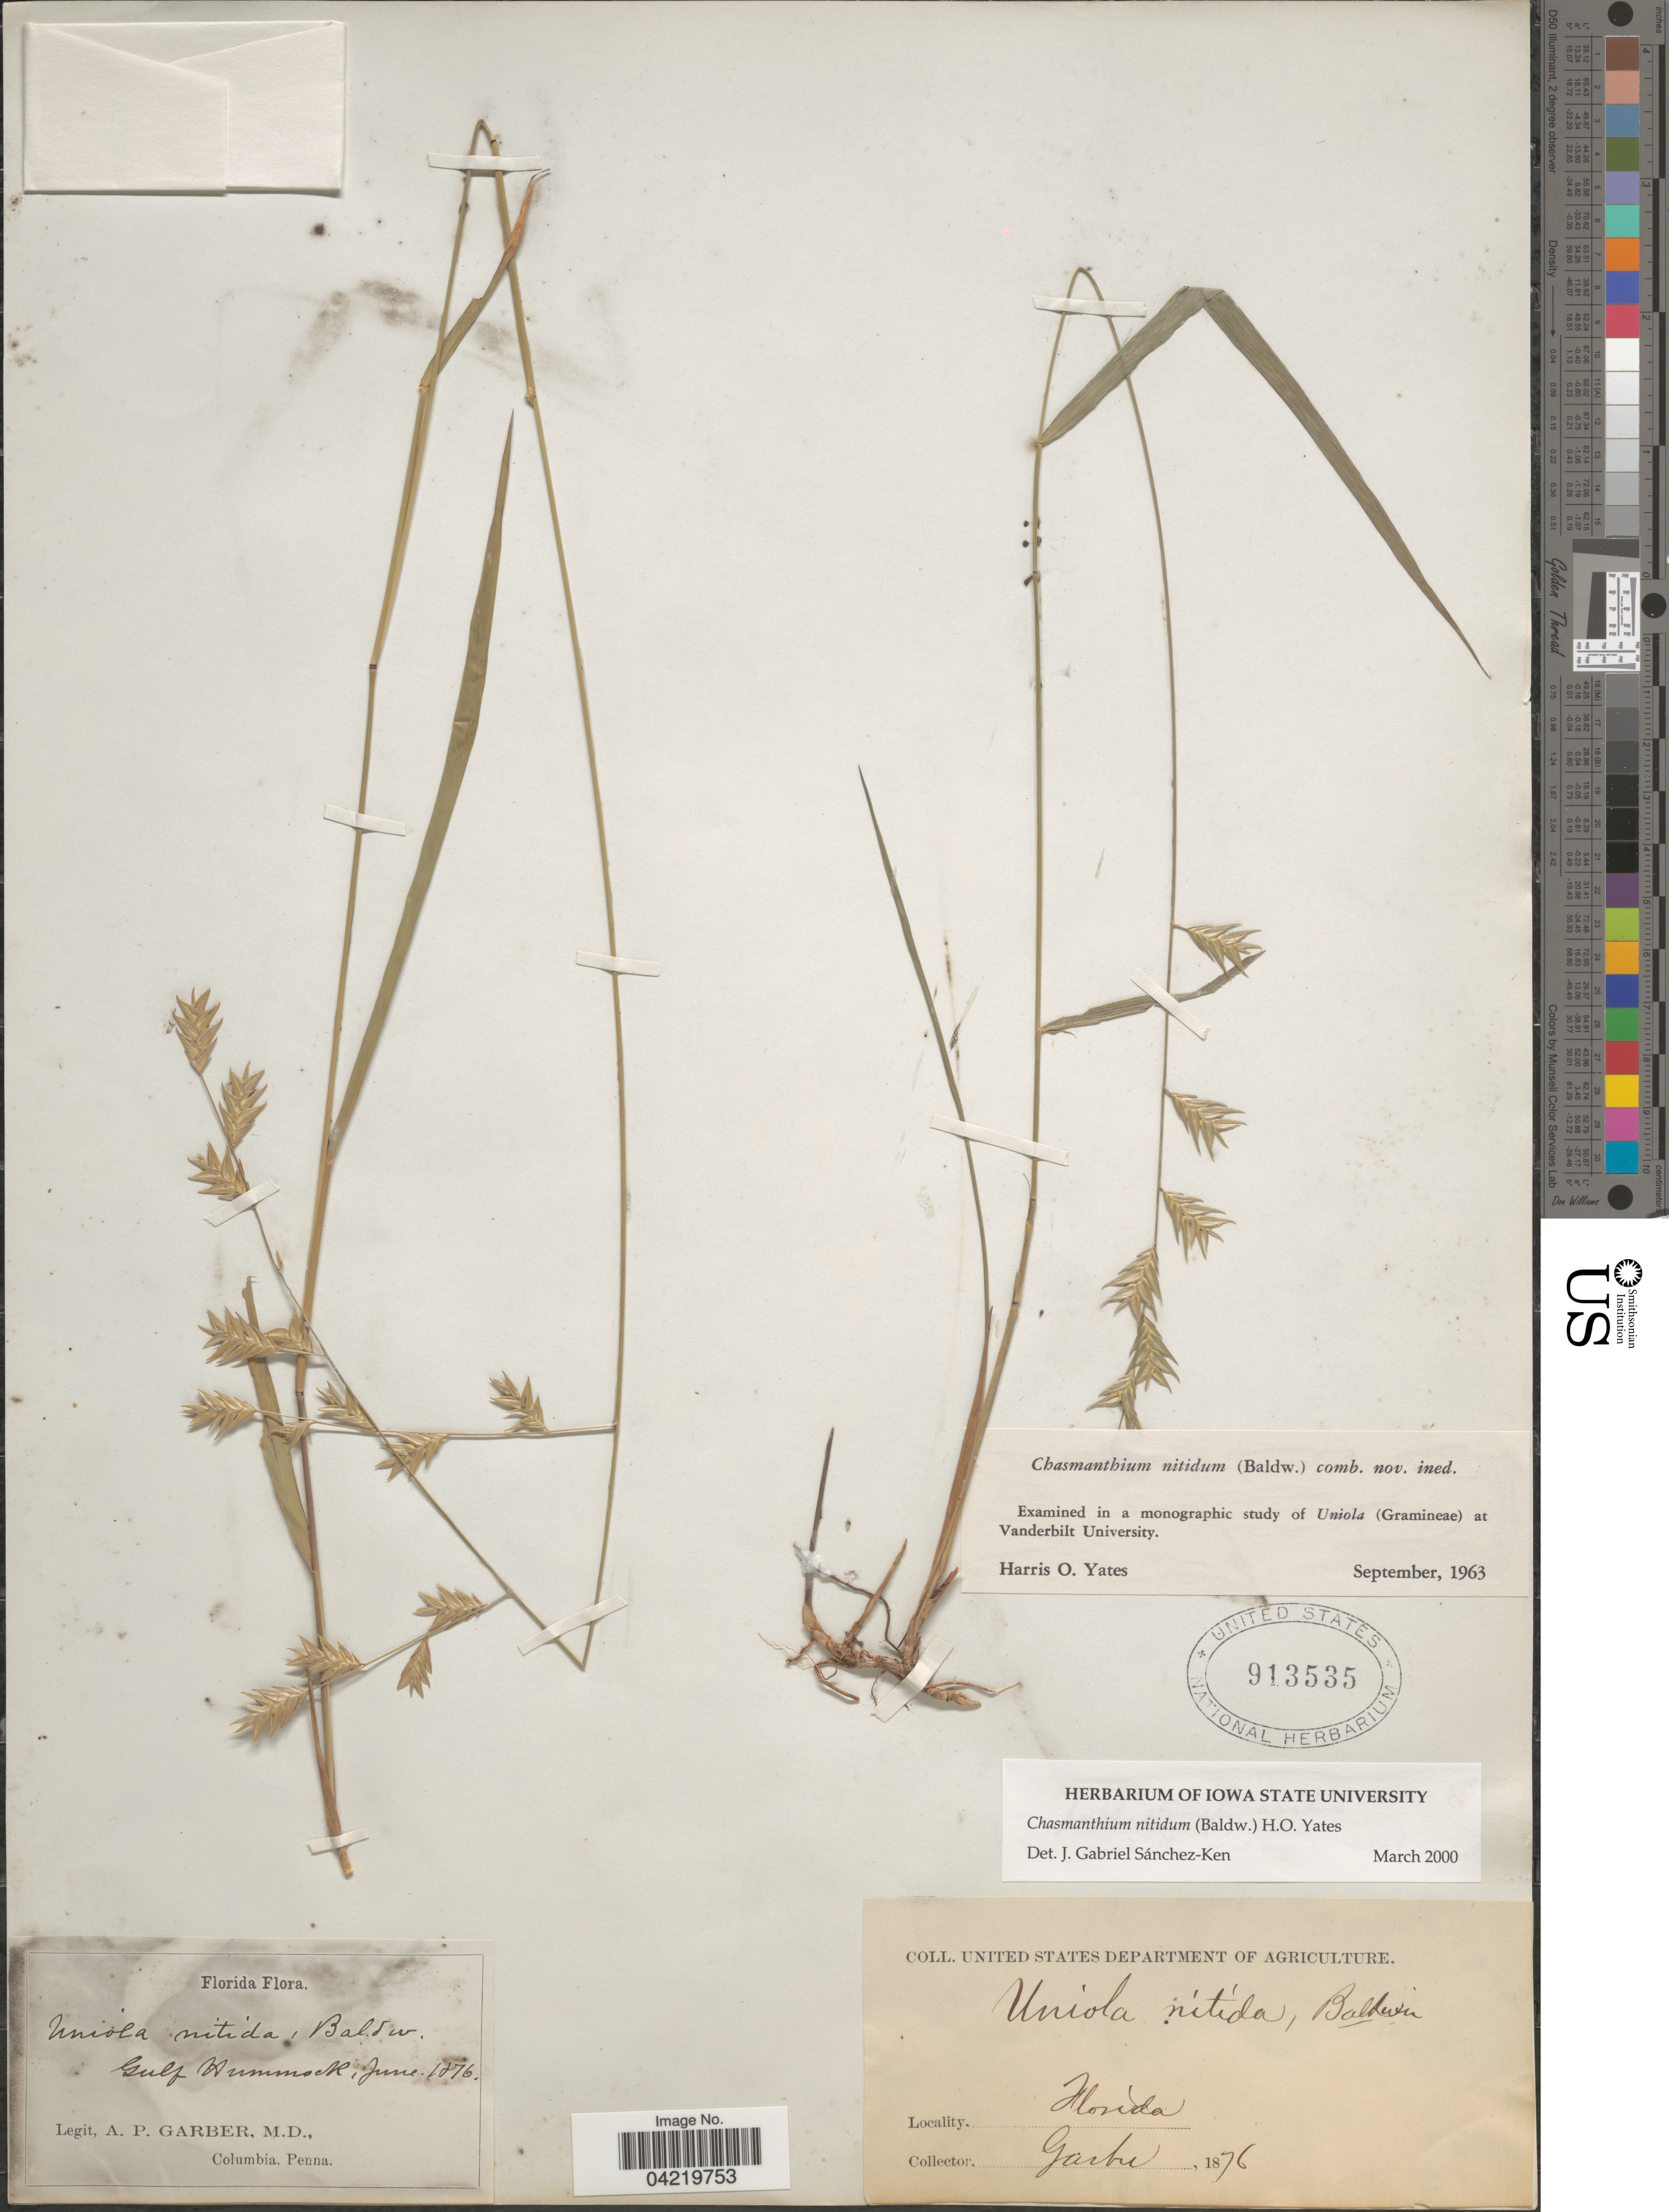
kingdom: Plantae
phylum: Tracheophyta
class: Liliopsida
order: Poales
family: Poaceae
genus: Chasmanthium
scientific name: Chasmanthium nitidum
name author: (Baldwin ex Elliott) H.O. Yates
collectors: A. P. Garber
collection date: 1876-06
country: United States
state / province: Florida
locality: Gulf Hammock.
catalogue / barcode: US 913535